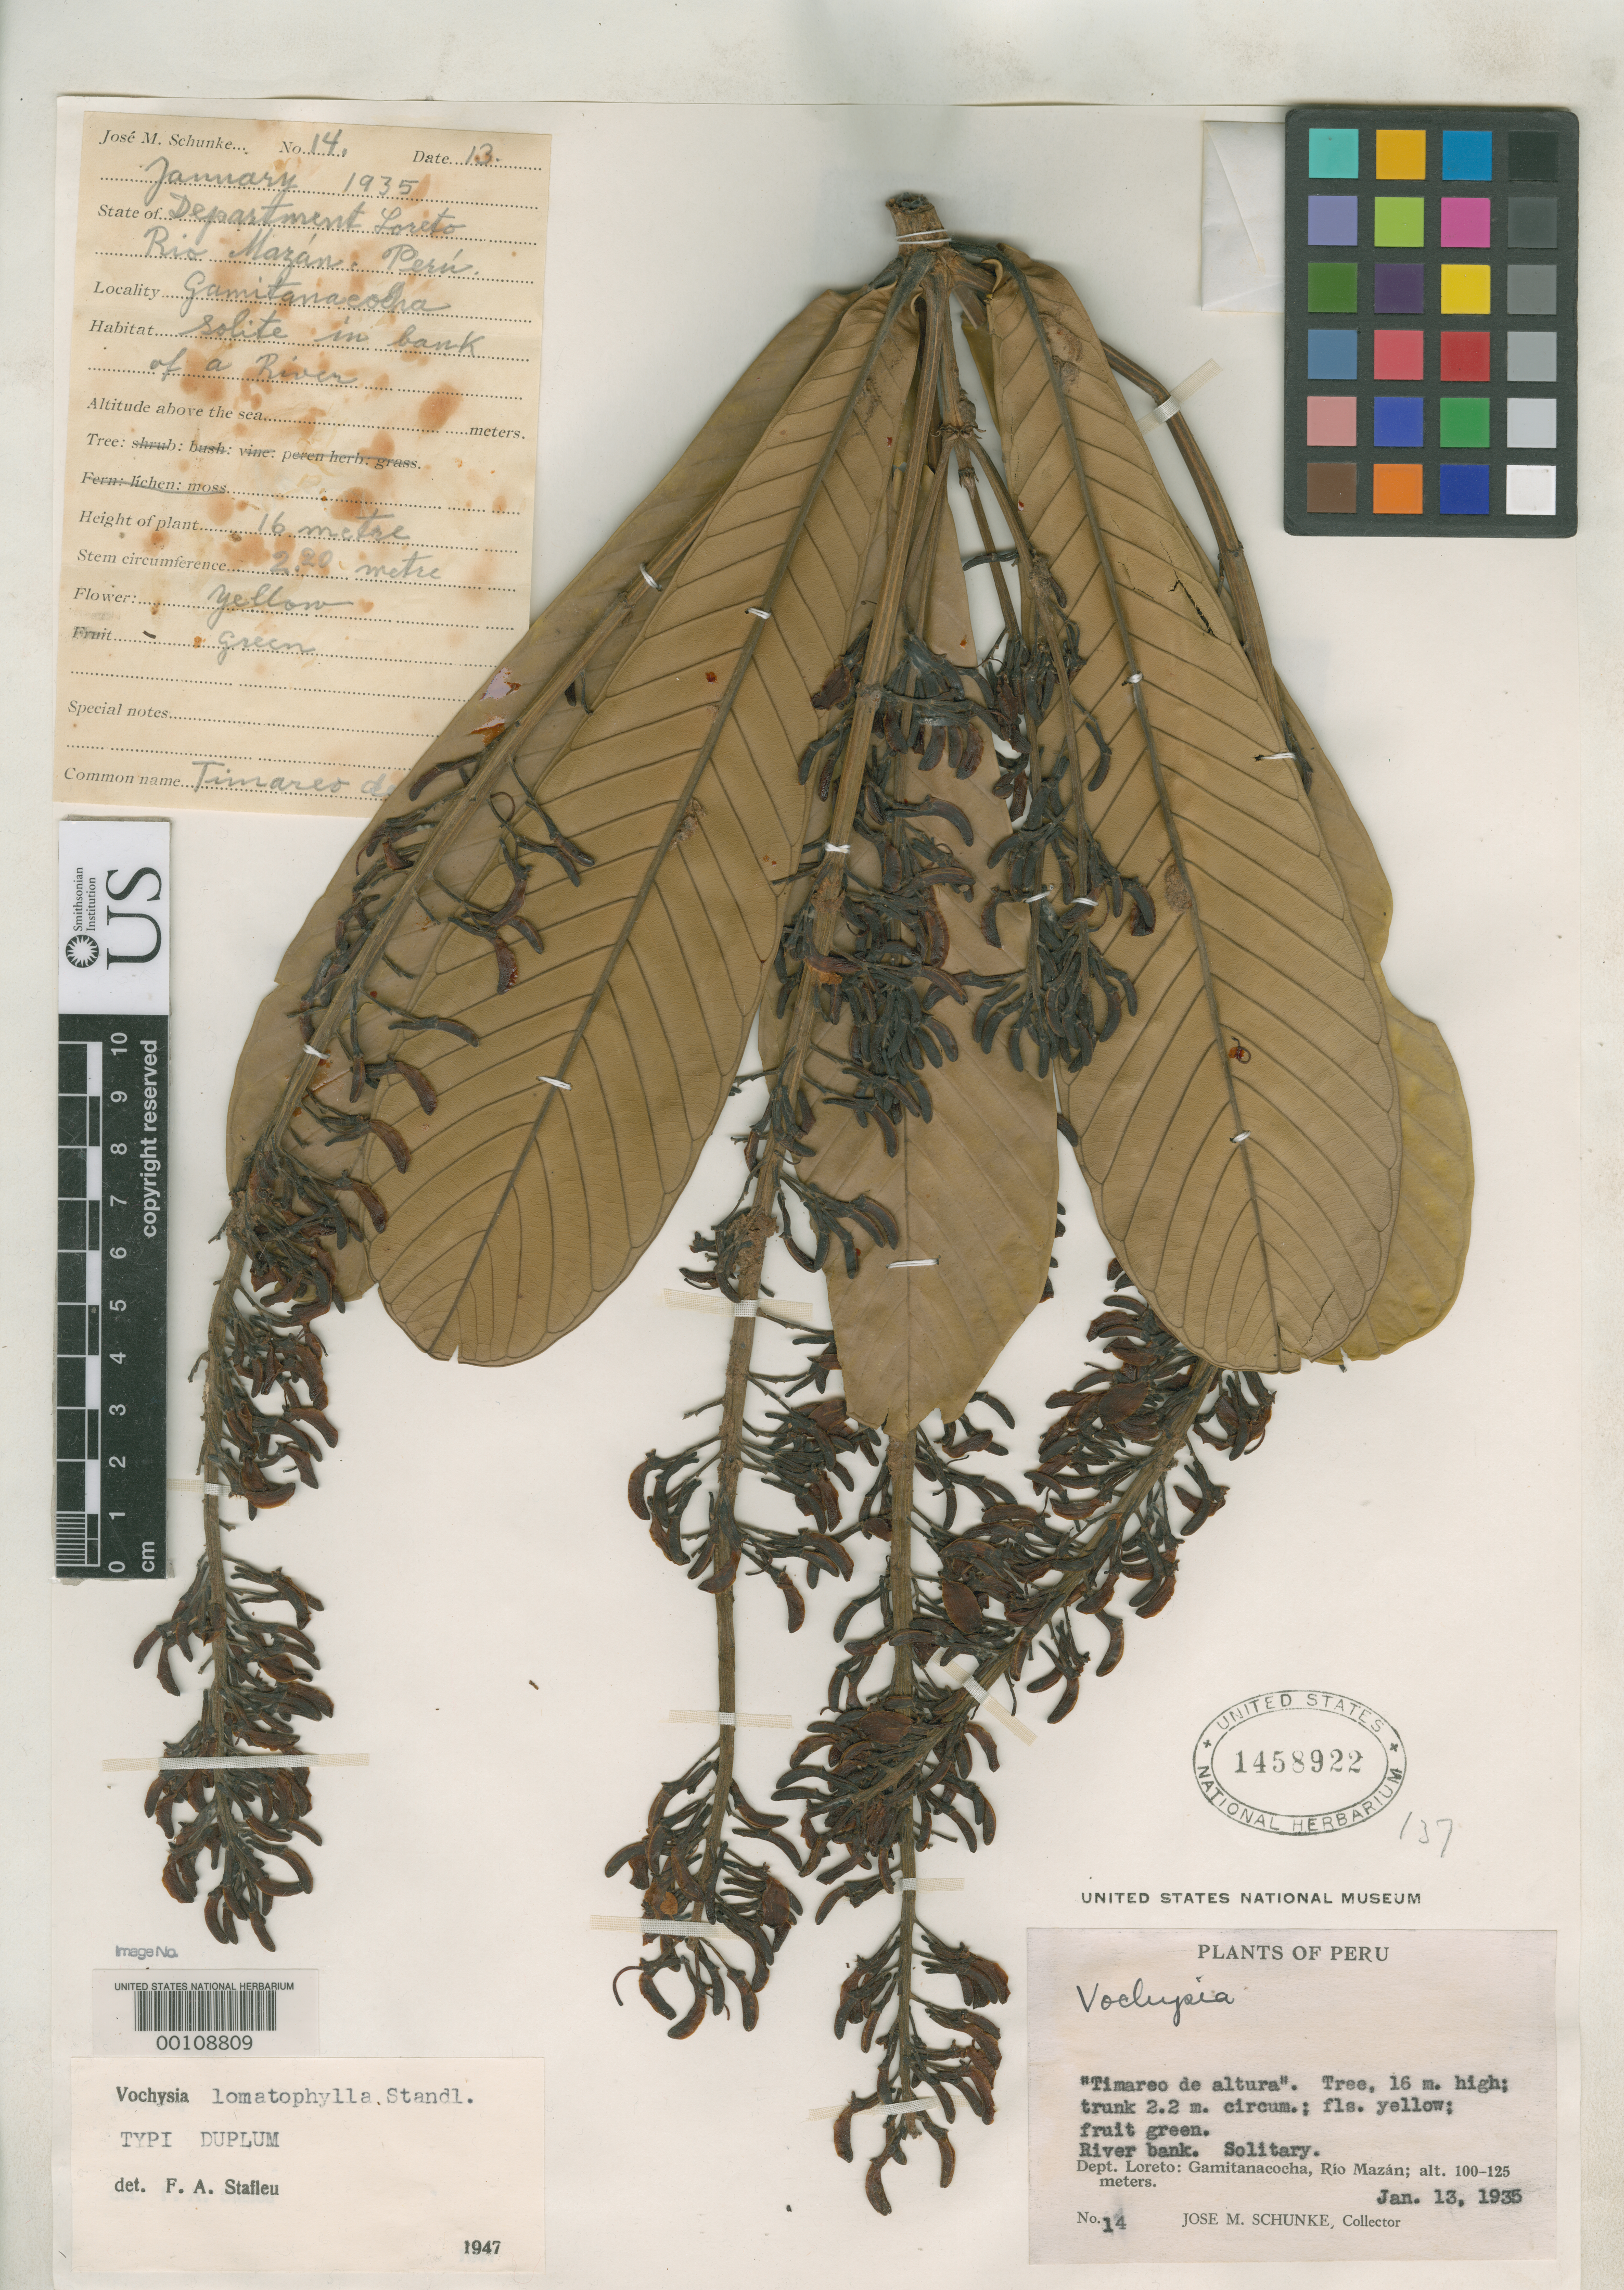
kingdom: Plantae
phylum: Tracheophyta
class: Magnoliopsida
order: Myrtales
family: Vochysiaceae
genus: Vochysia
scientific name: Vochysia lomatophylla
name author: Standl.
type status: Isotype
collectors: J. M. Schunke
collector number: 14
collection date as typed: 13 Jan 1935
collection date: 1935-01-13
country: Peru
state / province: Loreto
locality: Gamitanacocha, Rio Mazan.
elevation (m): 100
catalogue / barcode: US 1458922